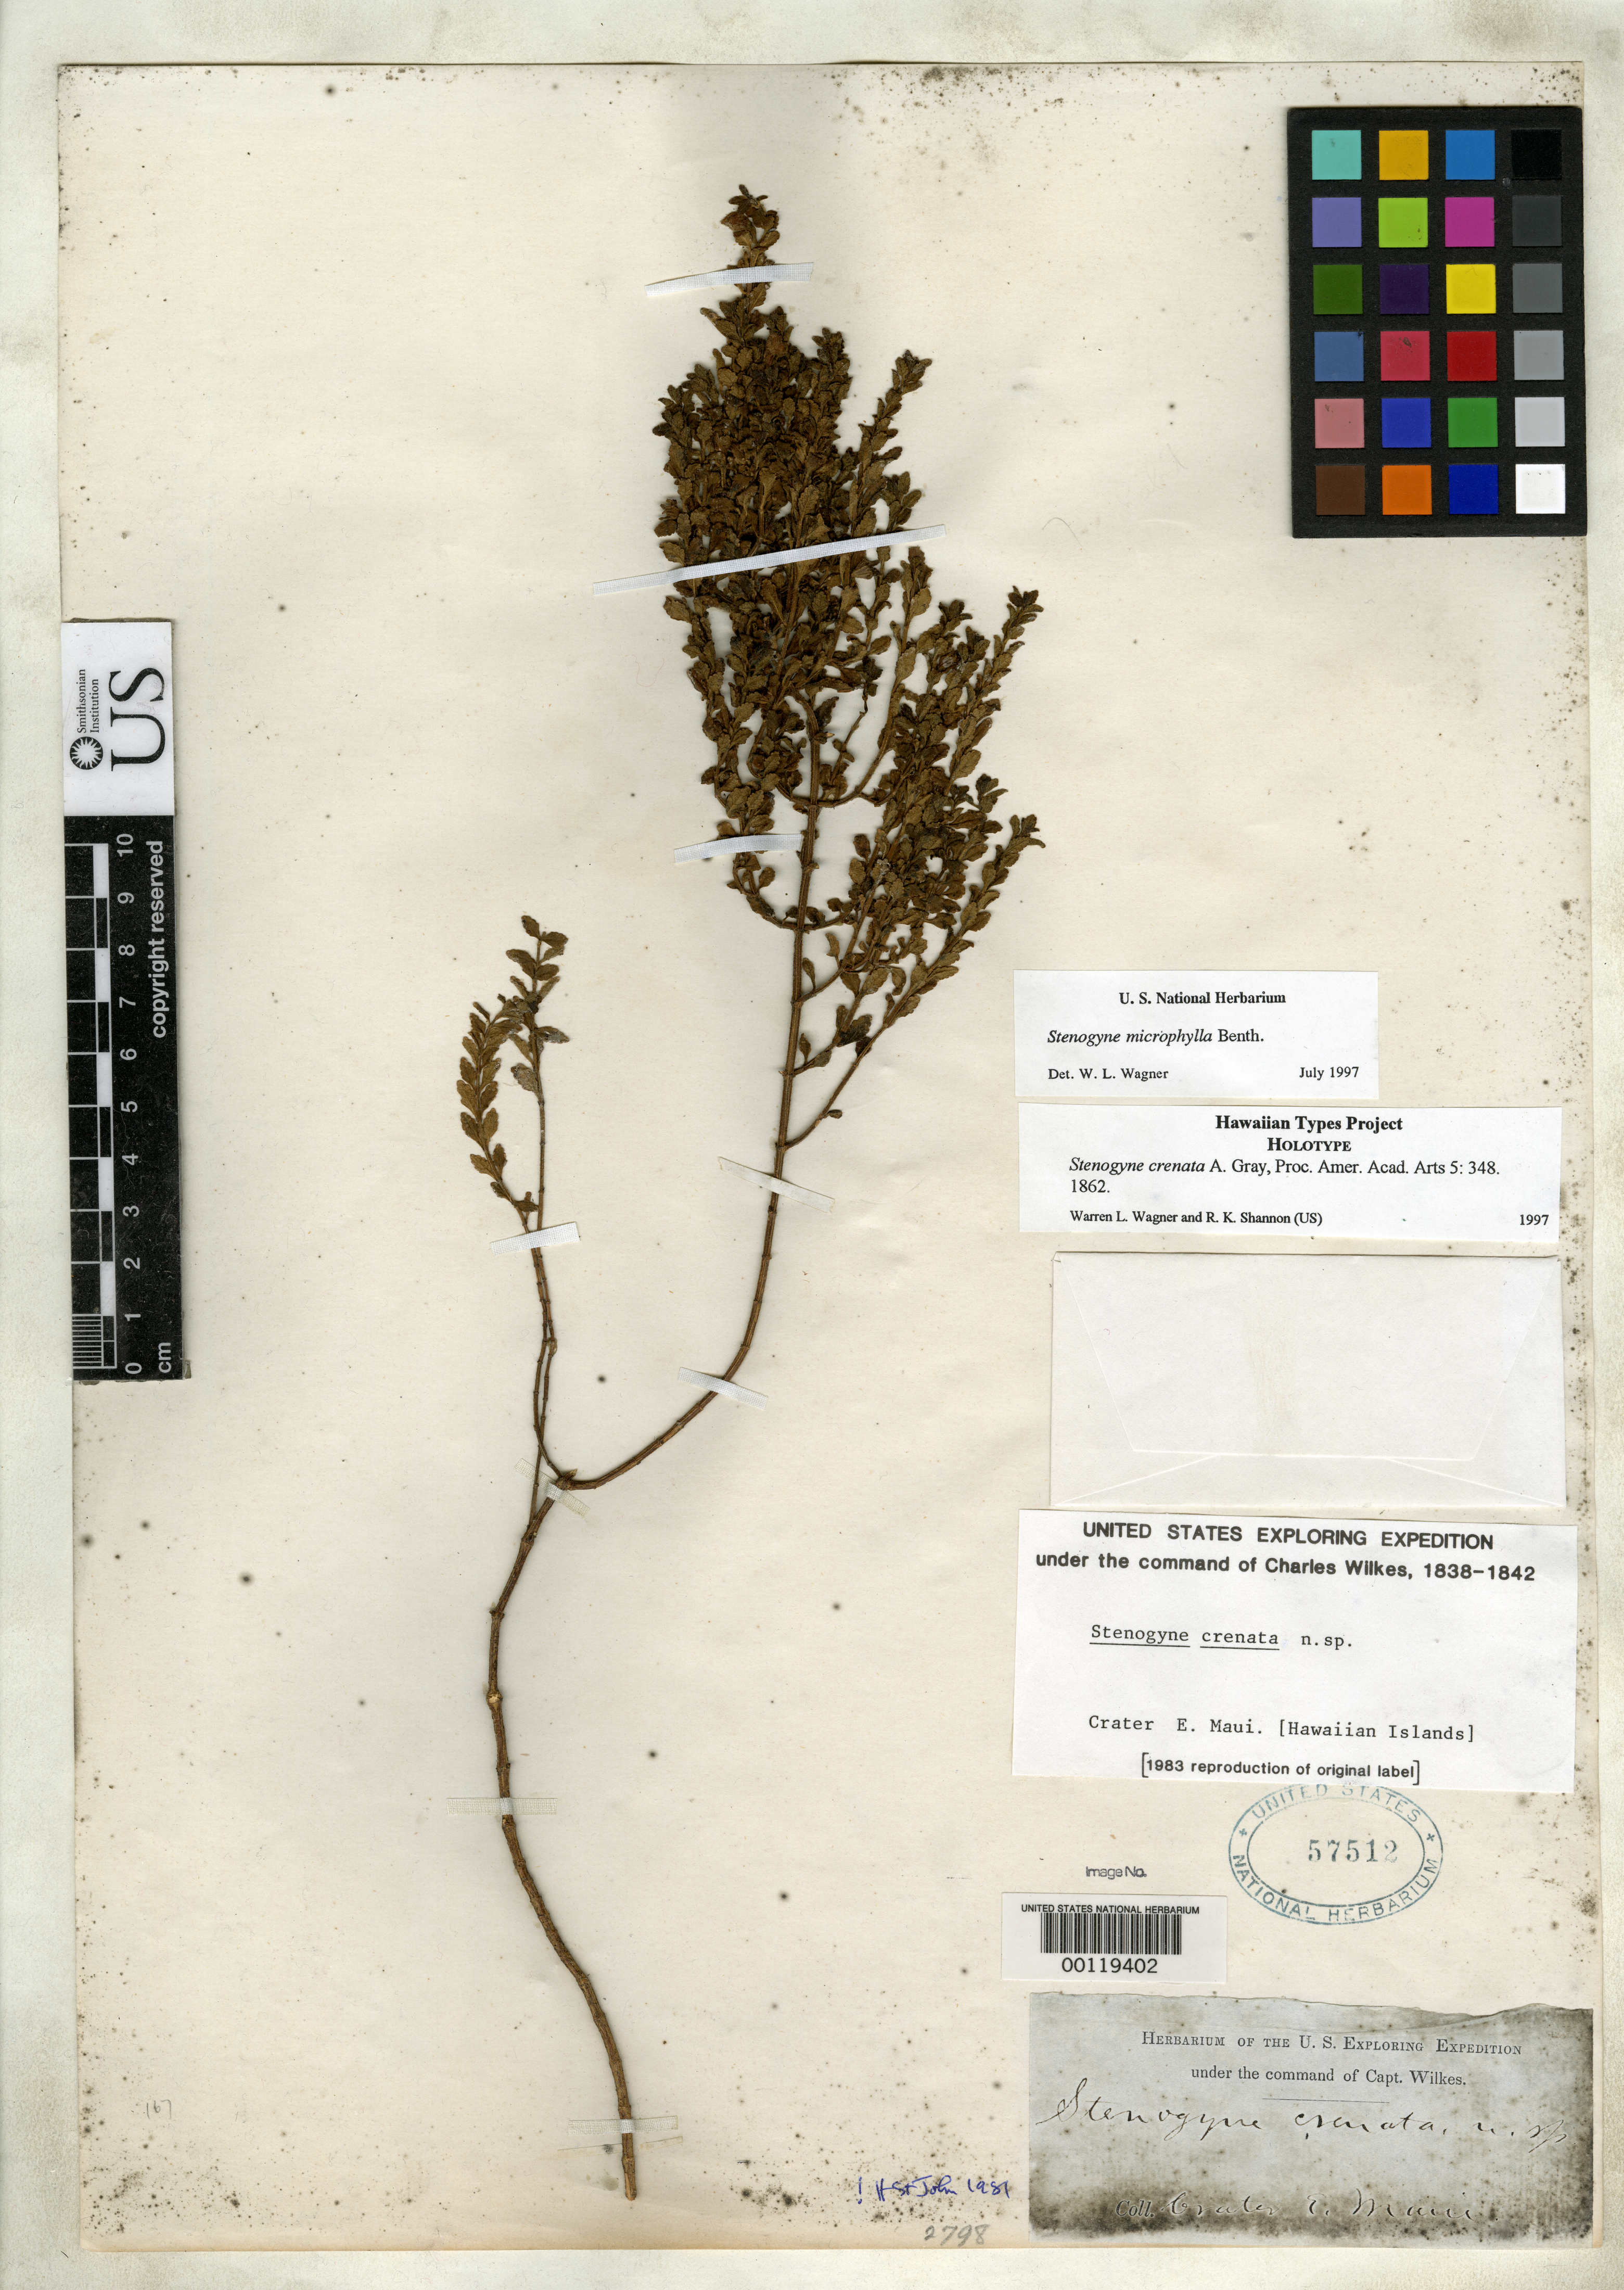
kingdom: Plantae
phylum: Tracheophyta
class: Magnoliopsida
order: Lamiales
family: Lamiaceae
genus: Stenogyne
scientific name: Stenogyne crenata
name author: A. Gray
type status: Holotype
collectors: Wilkes Explor. Exped.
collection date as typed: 1838 to -- --- 1842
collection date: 1838/1842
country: United States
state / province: Hawaii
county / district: Maui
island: Maui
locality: Crater E. Maui.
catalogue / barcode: US 57512